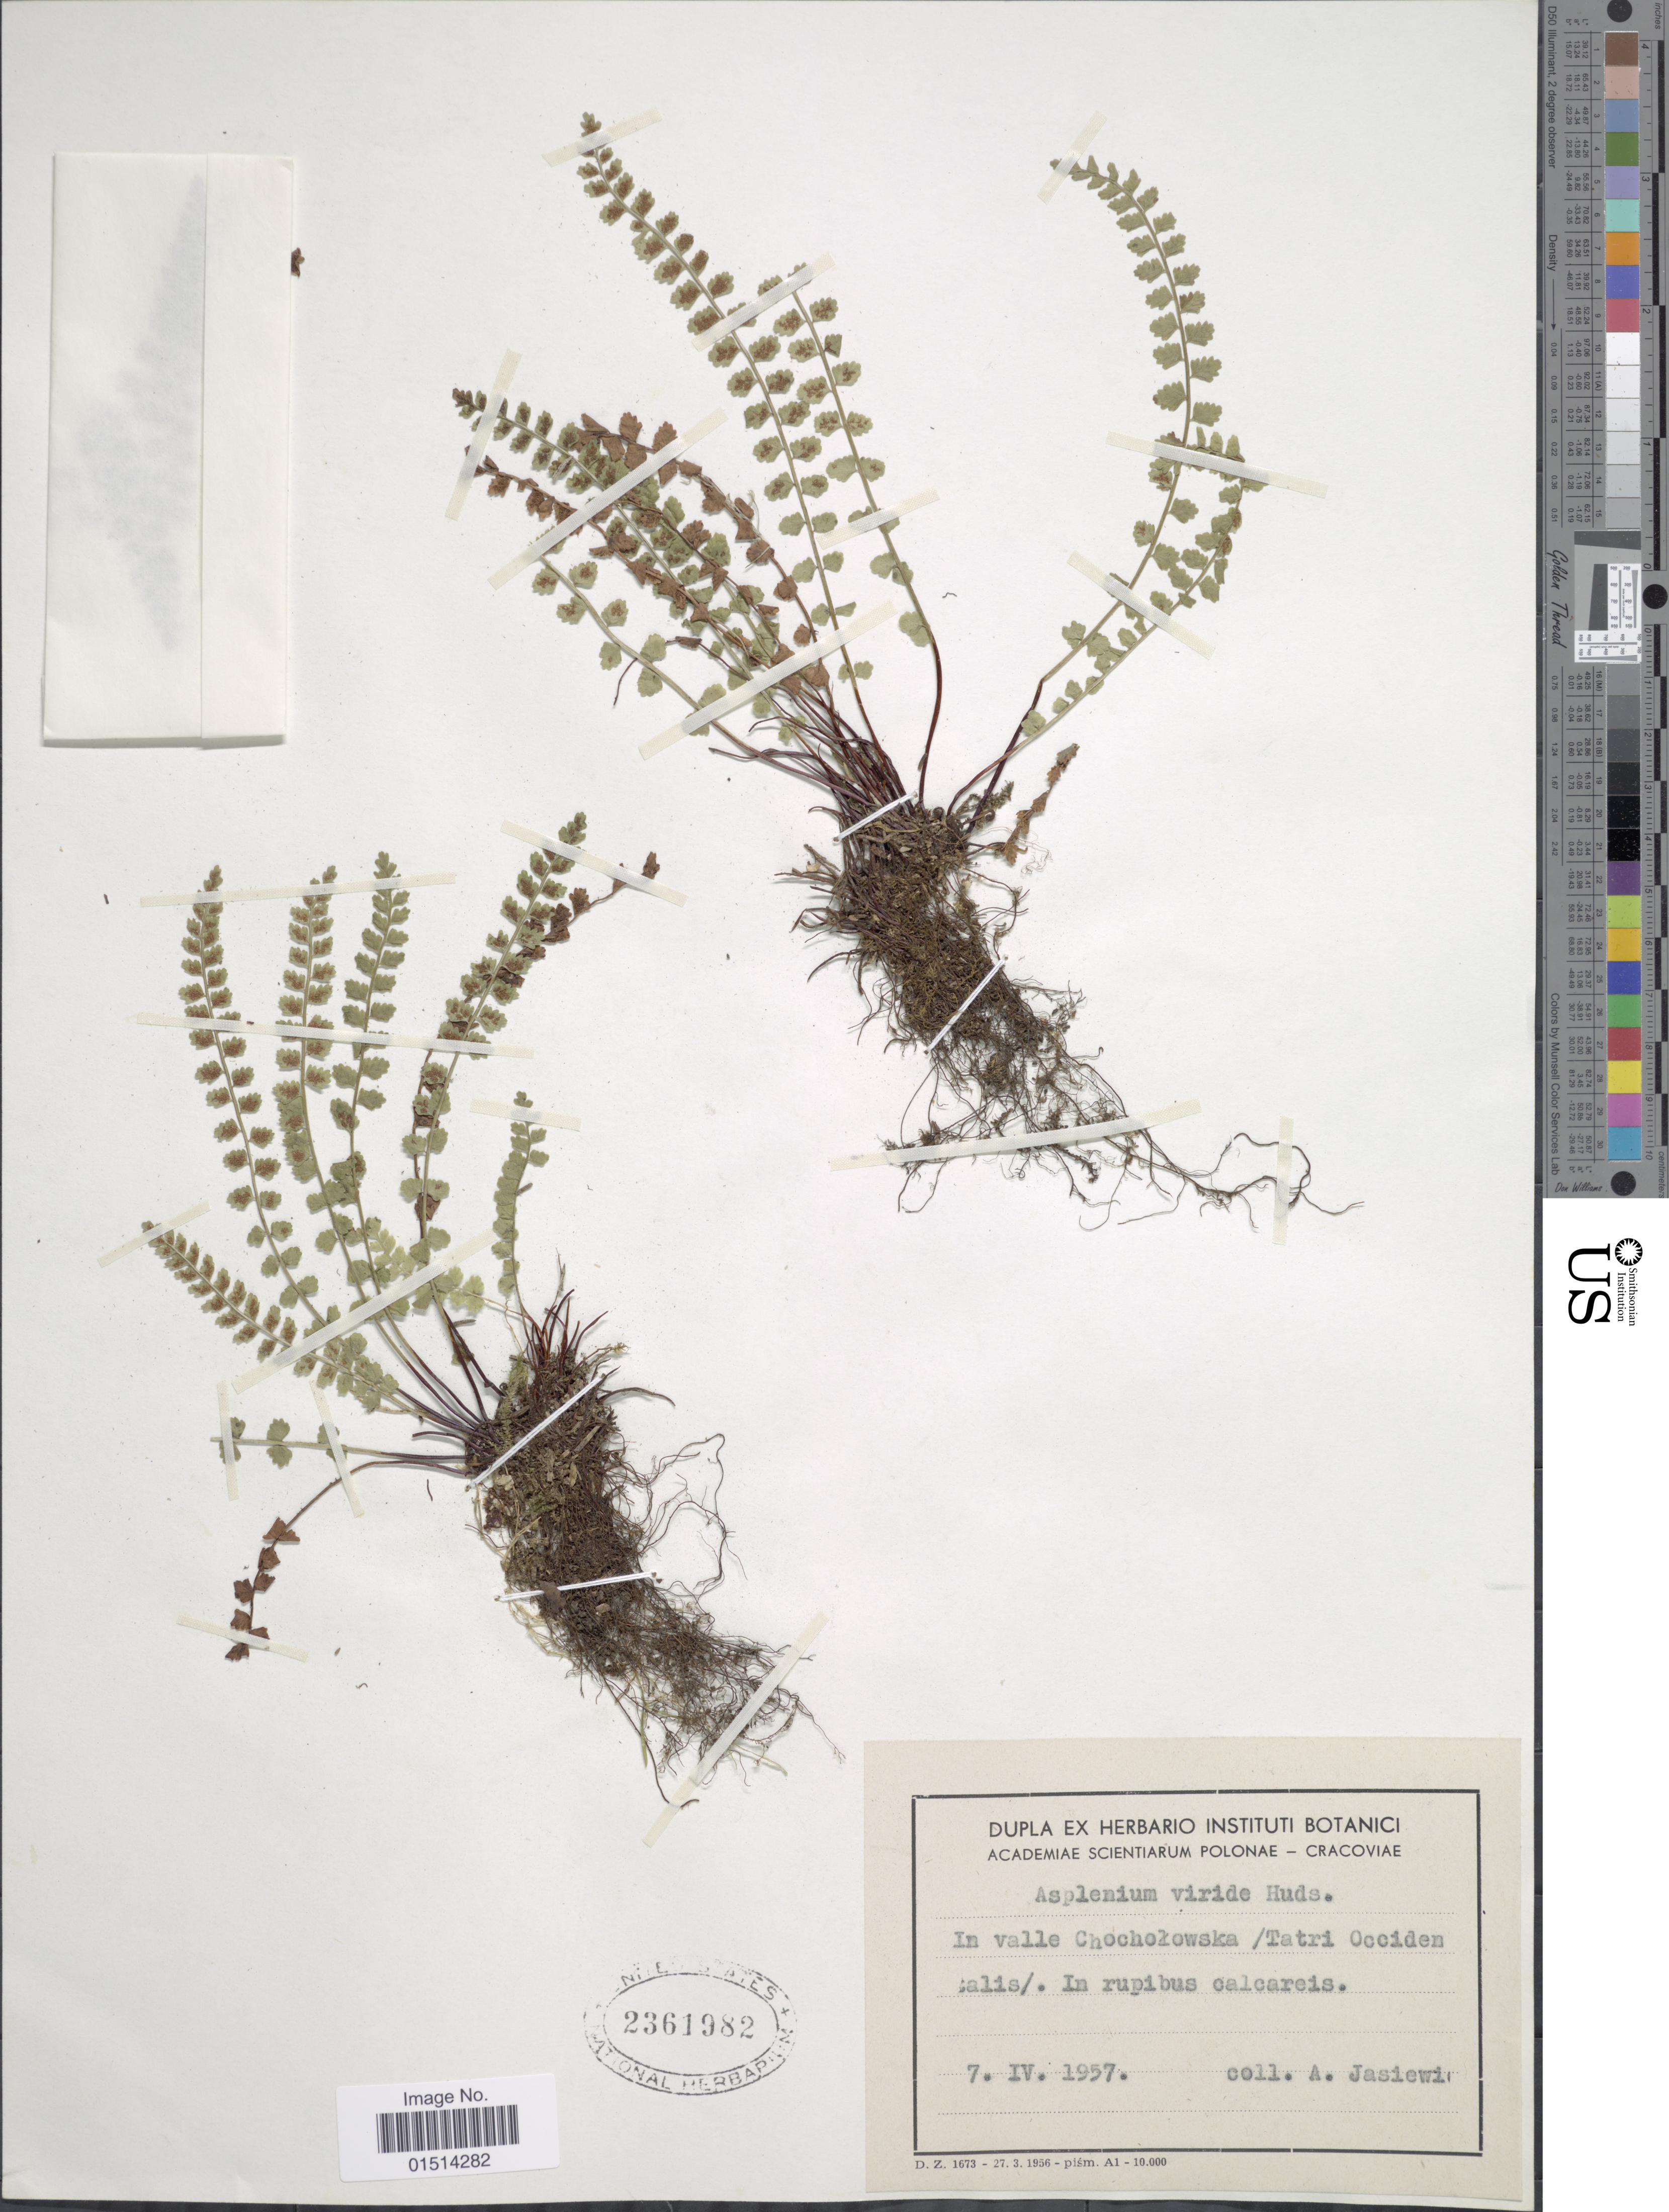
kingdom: Plantae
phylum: Tracheophyta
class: Polypodiopsida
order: Polypodiales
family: Aspleniaceae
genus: Asplenium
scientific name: Asplenium viride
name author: Huds.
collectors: A. Jasiewicz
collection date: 1957-04-07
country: Poland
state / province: Malopolskie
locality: In valle Chocholowska, Tatri Occiden calis, in rupibus calcareis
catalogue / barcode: US 2361982